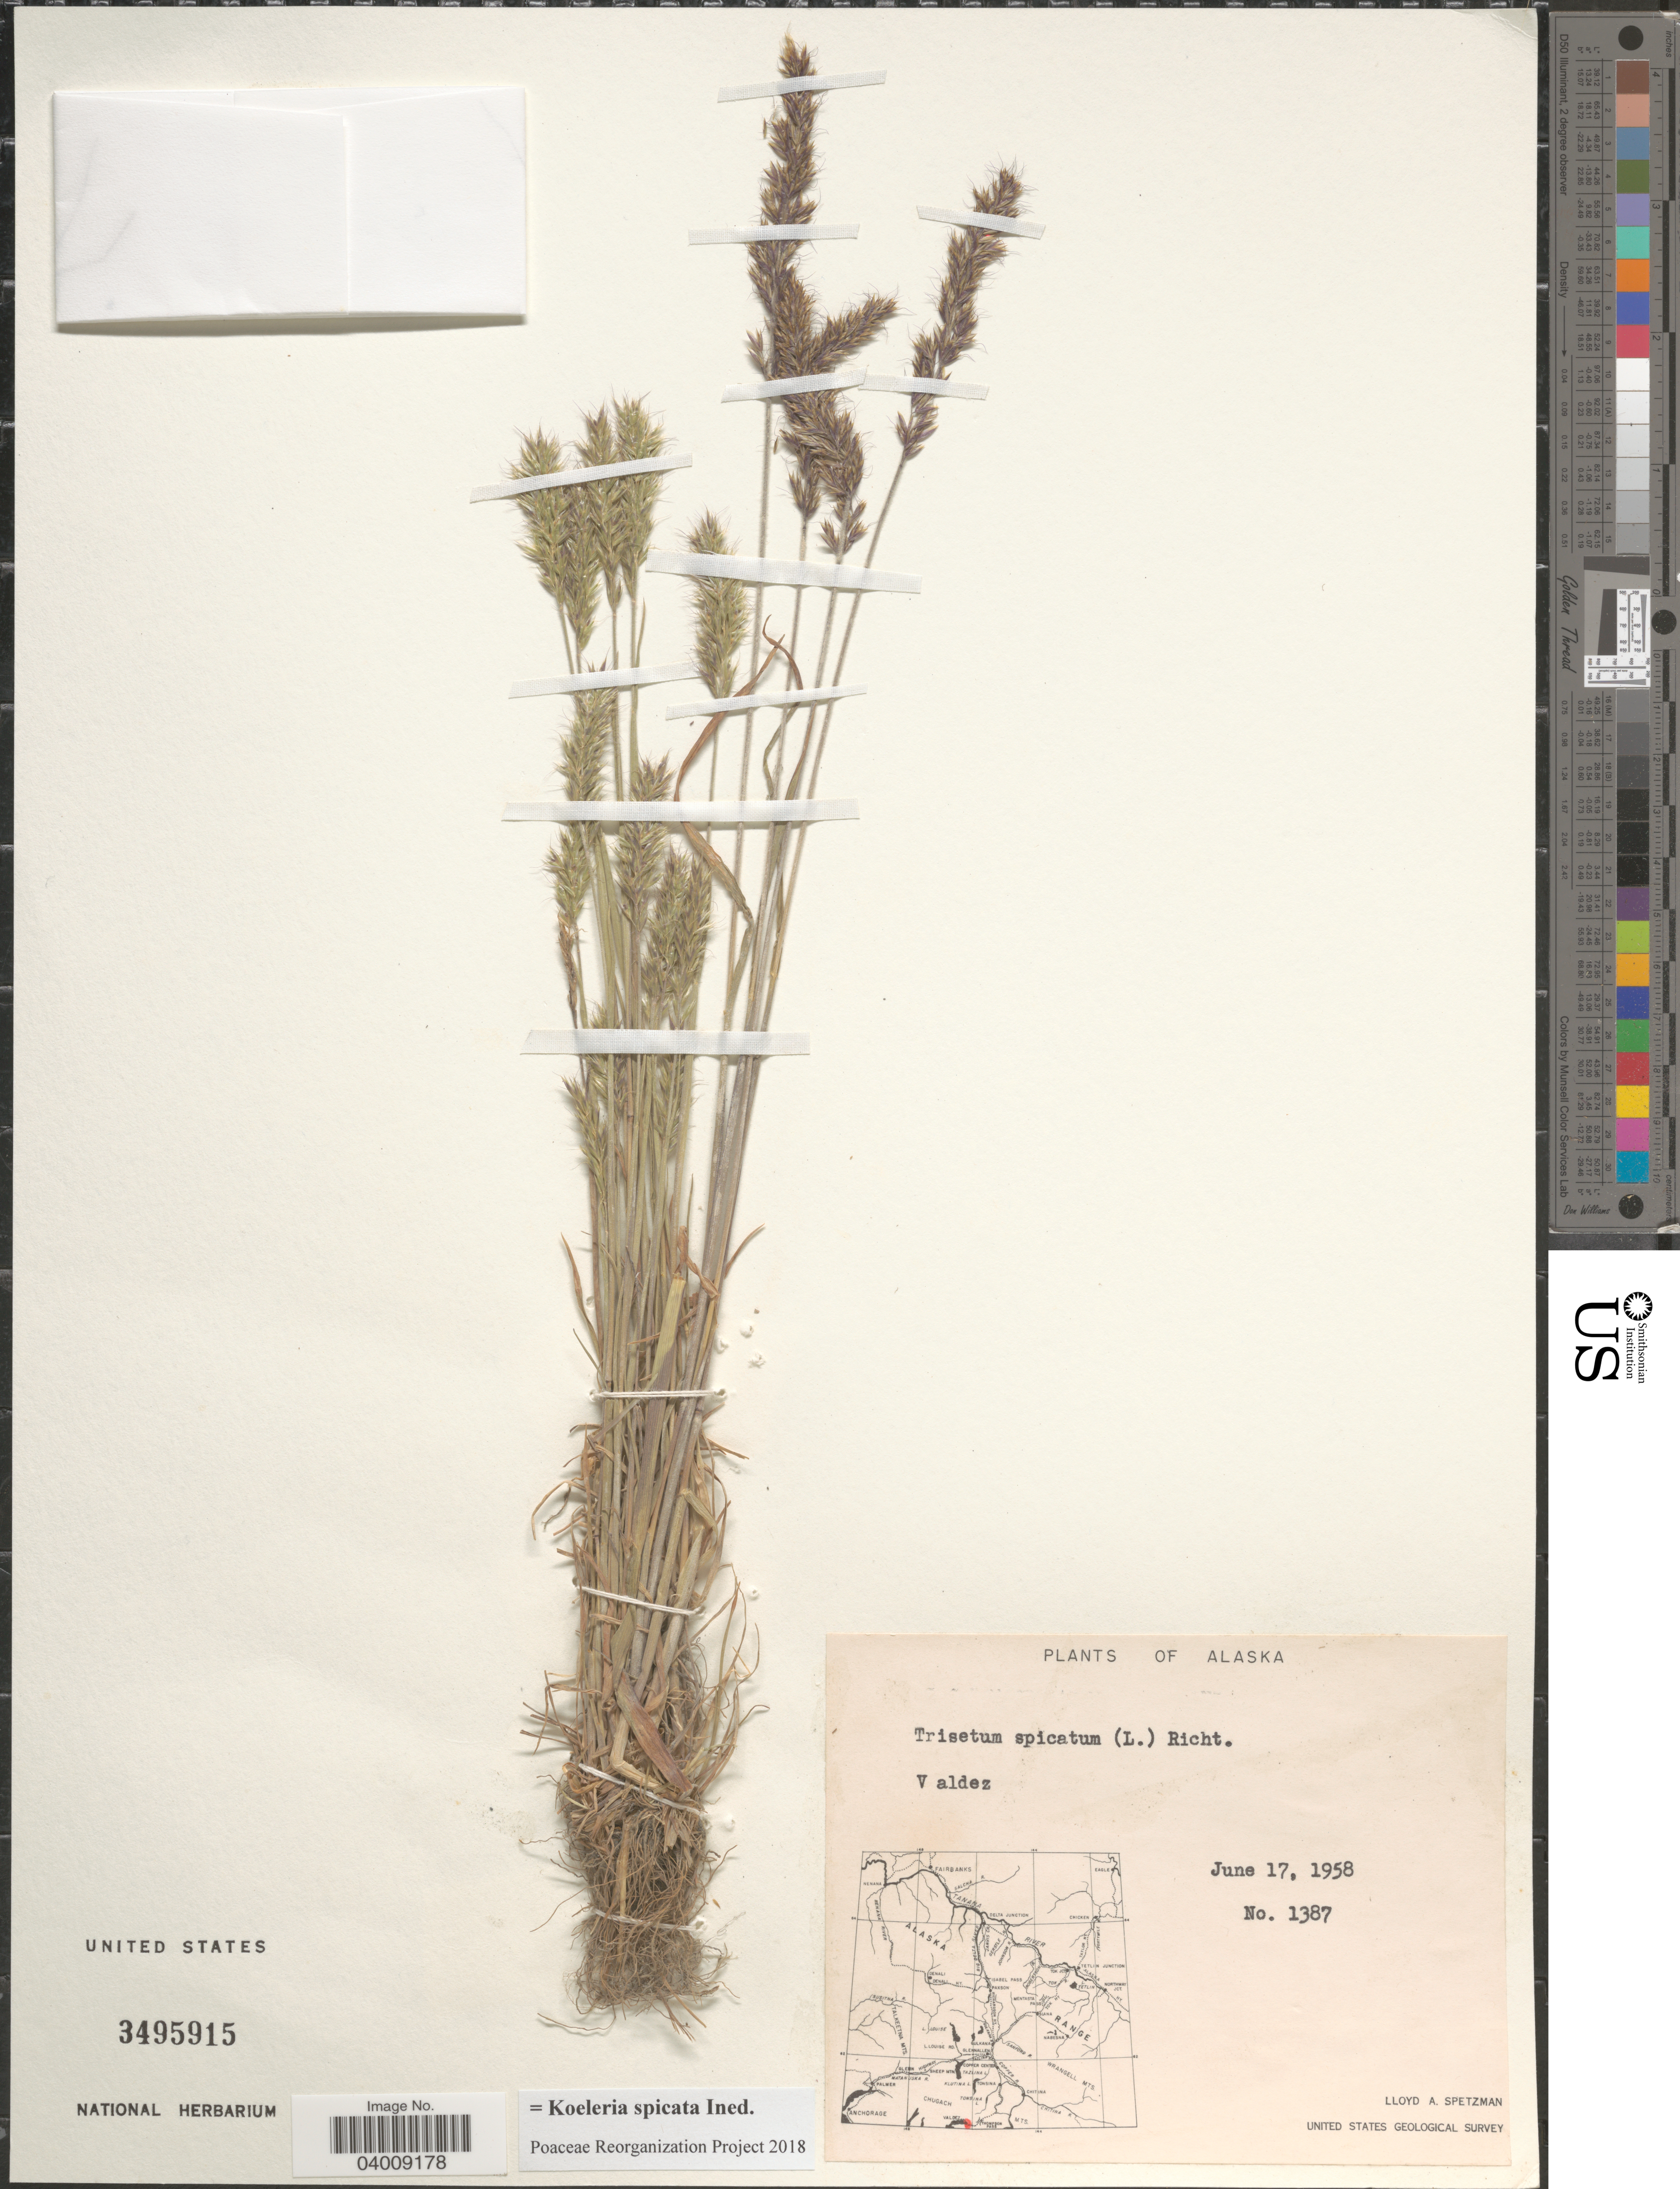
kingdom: Plantae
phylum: Tracheophyta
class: Liliopsida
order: Poales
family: Poaceae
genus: Koeleria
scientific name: Koeleria spicata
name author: (L.) Barberá et al.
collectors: L. Spetzman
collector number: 1387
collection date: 1958-06-17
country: United States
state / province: Alaska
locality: Valdez.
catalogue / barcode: US 3495915